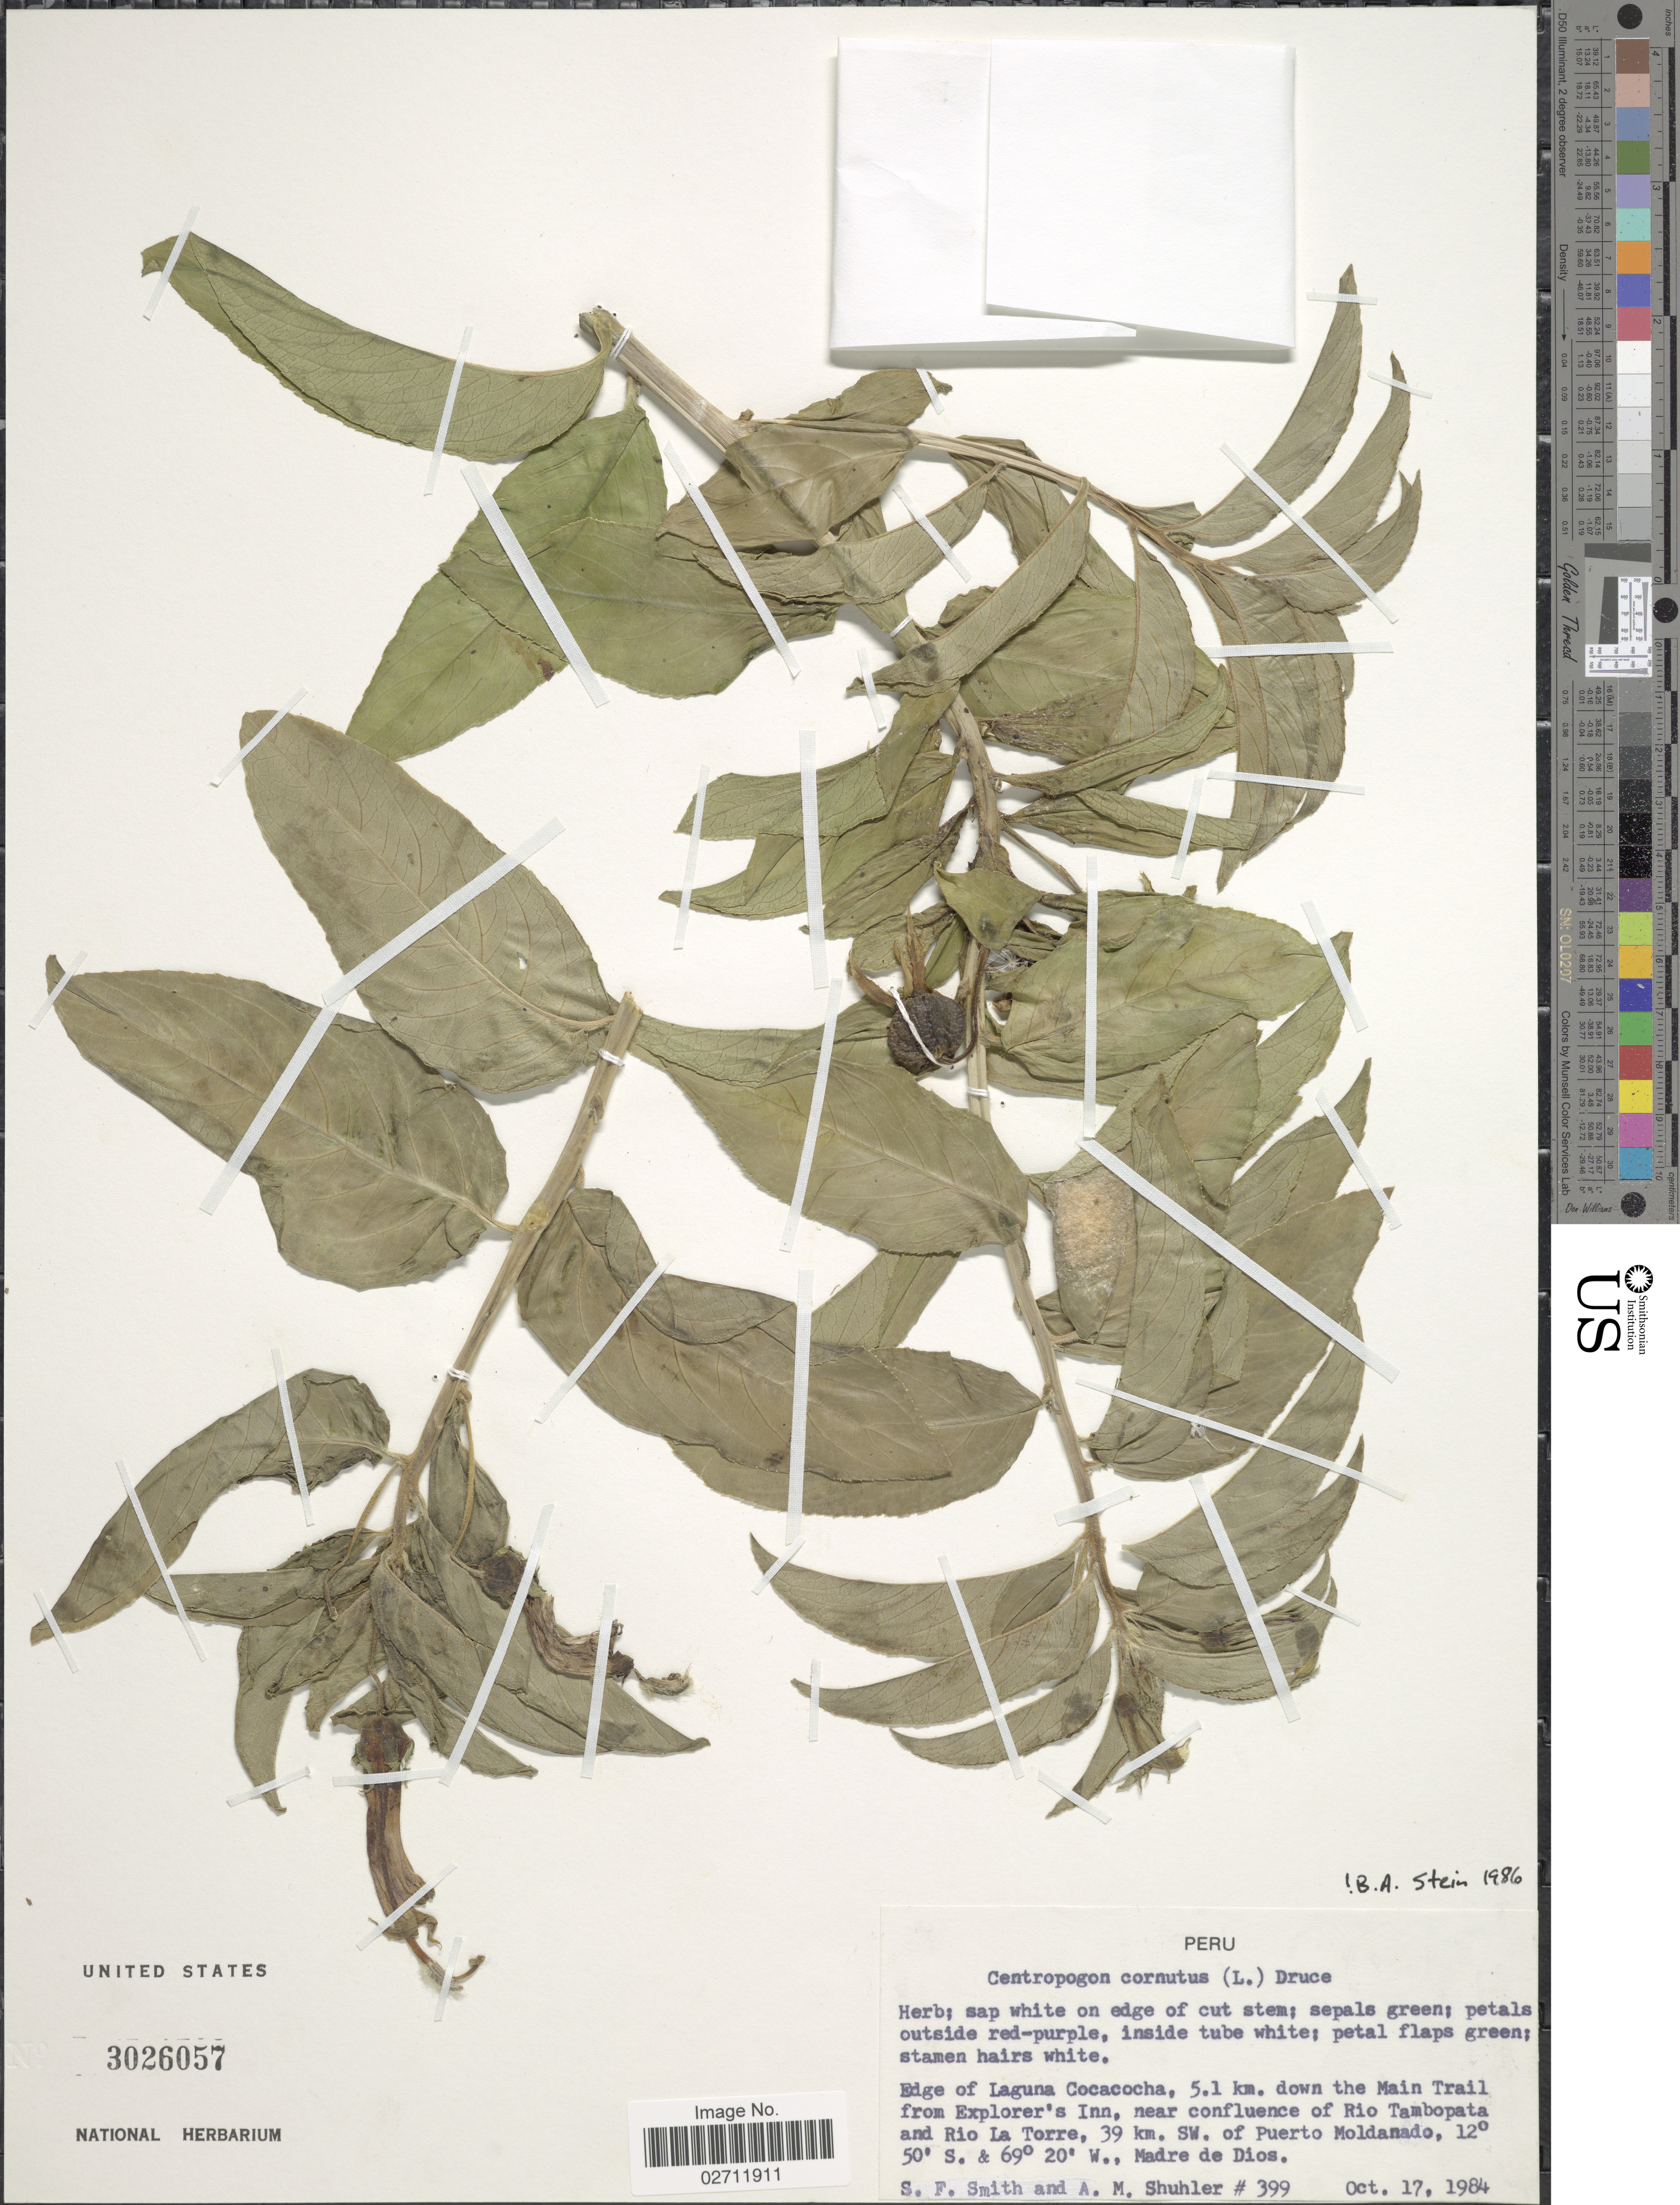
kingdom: Plantae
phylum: Tracheophyta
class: Magnoliopsida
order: Asterales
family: Campanulaceae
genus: Centropogon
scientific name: Centropogon cornutus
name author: (L.) Druce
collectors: S.F. Smith & A. Shuhler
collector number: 399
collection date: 1984-10-17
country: Peru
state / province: Madre de Dios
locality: Edge of Laguna Cocacocha, 5.1 km. down the Main Trail from Explorer's Inn, near confluence of Rio Tambopata and Rio La Torre, 39 km. SW. of Puerto Moldanado.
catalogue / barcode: US 3026057